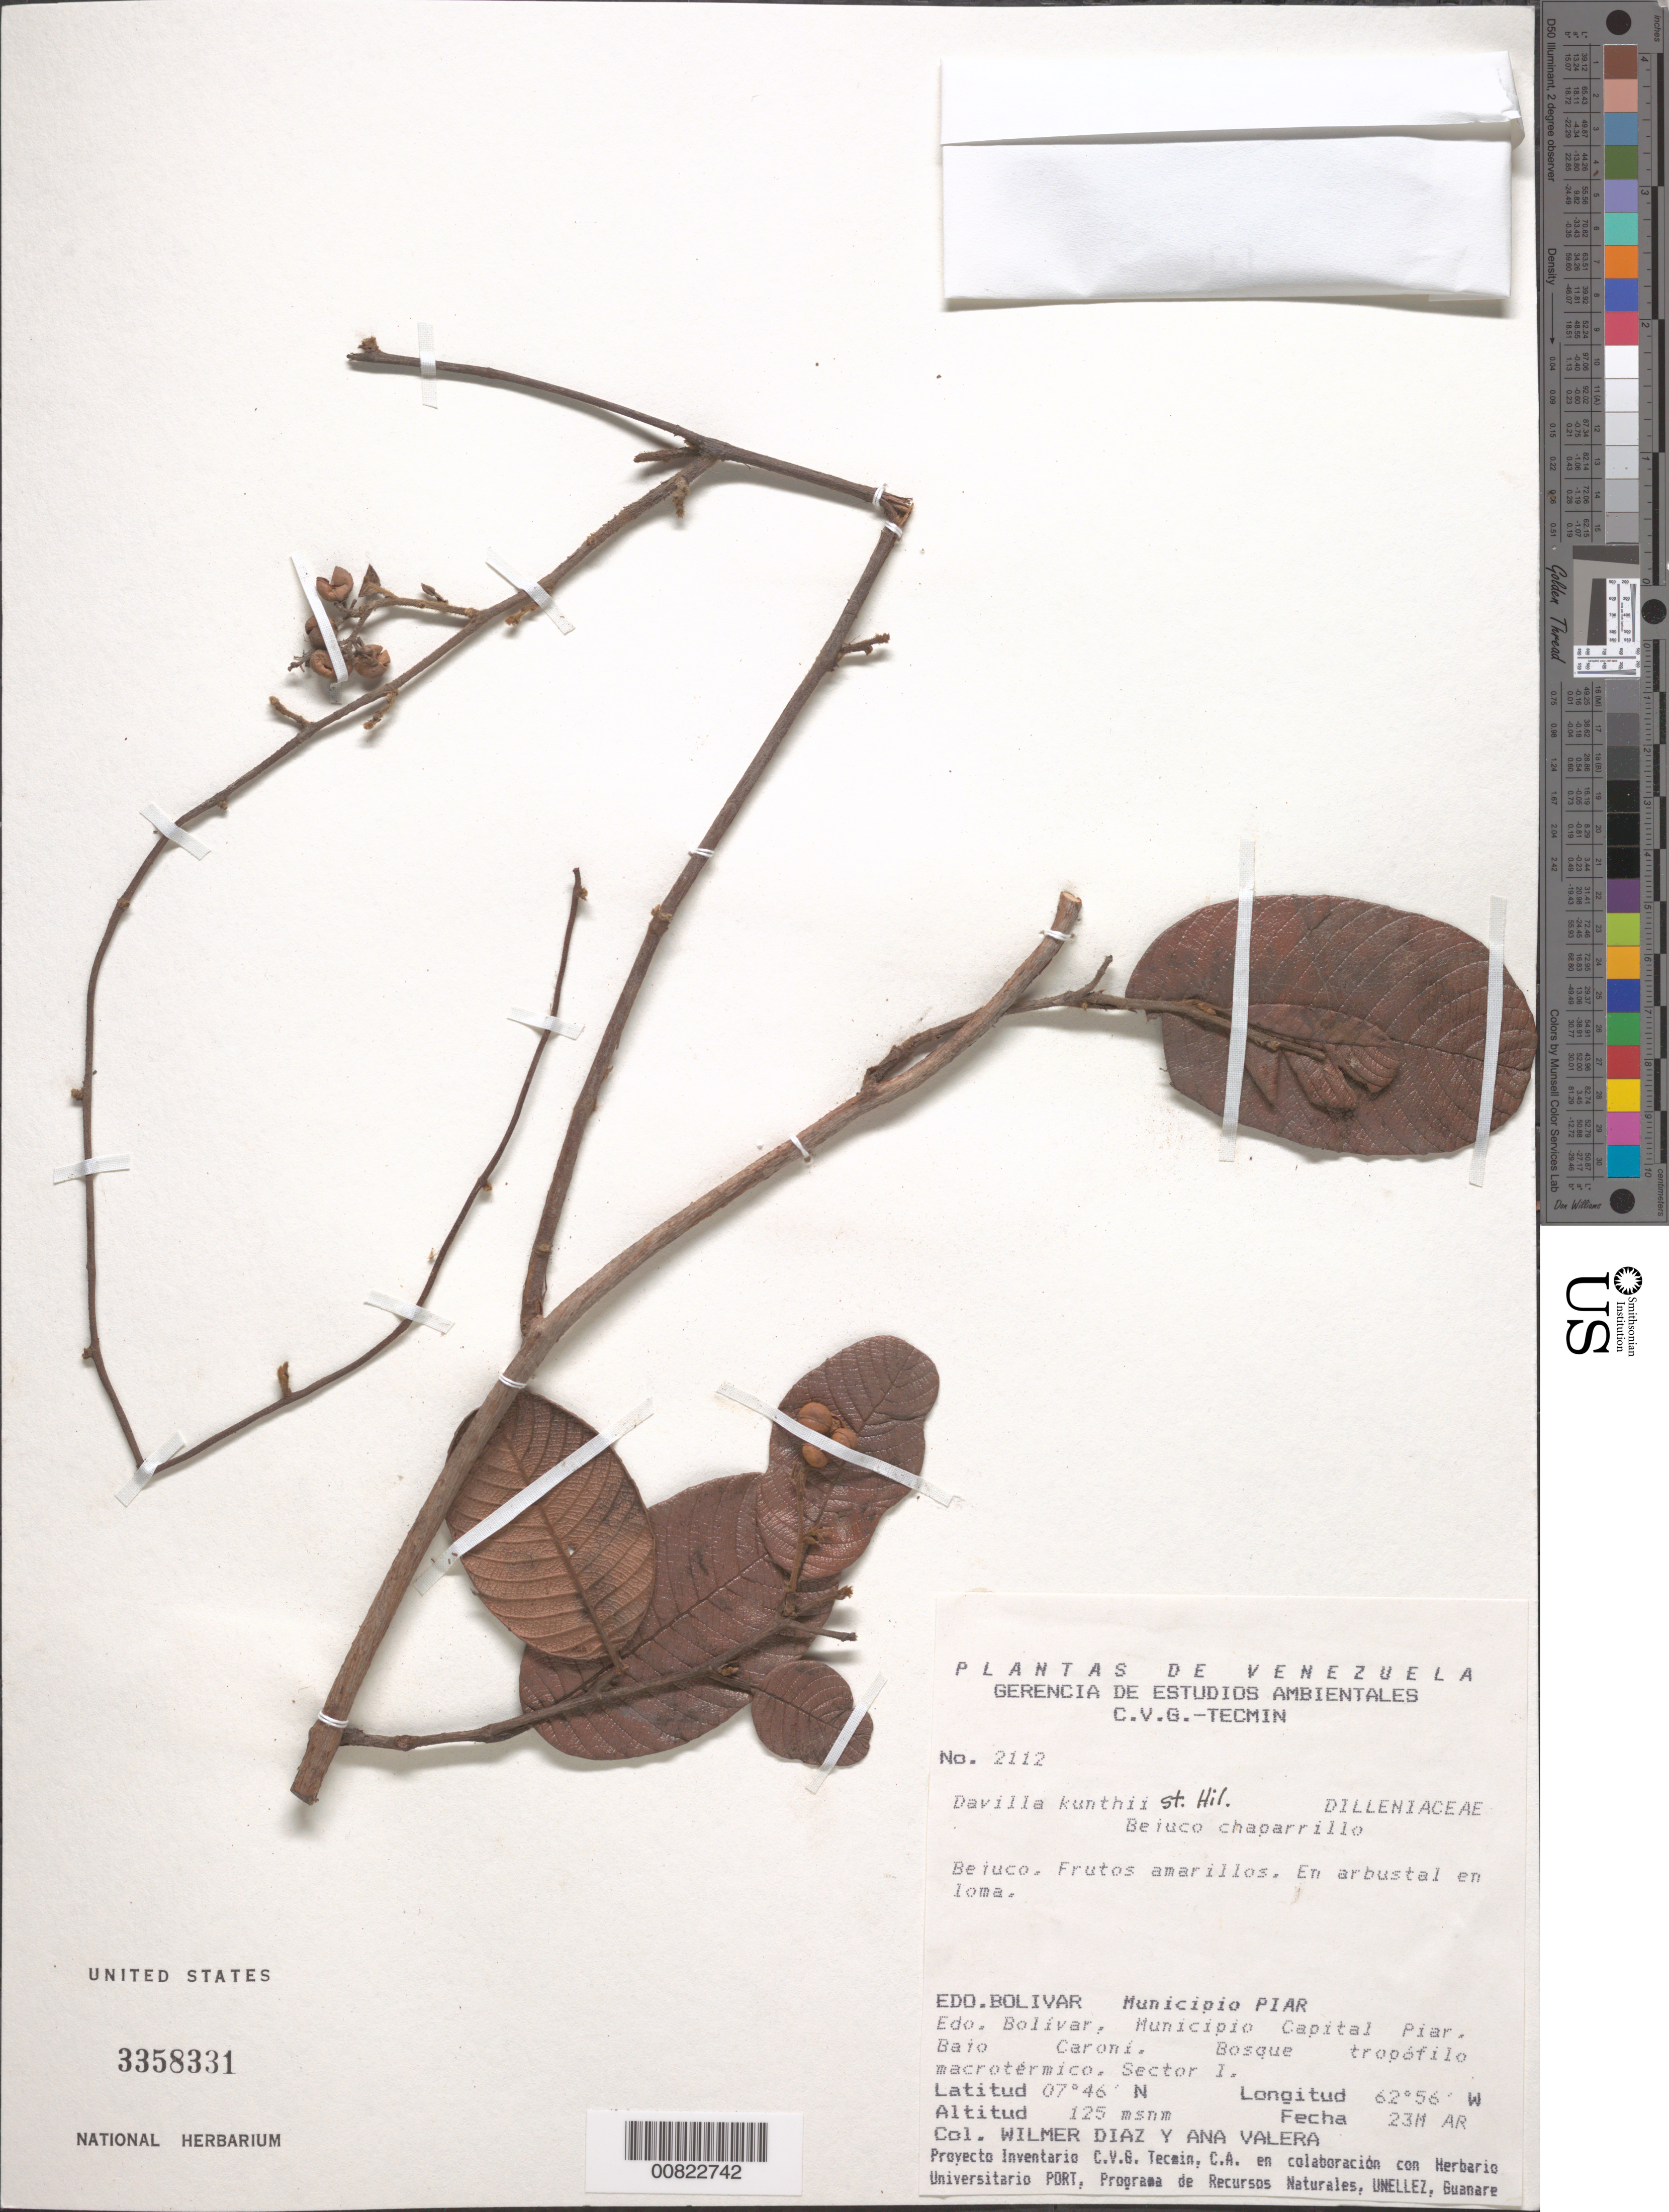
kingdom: Plantae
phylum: Tracheophyta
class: Magnoliopsida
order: Dilleniales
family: Dilleniaceae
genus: Davilla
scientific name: Davilla kunthii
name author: A. St.-Hil.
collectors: W. Díaz P. & A. Valera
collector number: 2112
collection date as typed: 23-Mar-94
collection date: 1994-03-23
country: Venezuela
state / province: Bolívar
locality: Mun. Piar, Mun. Capital Piar, Bajo Caroní, Sector I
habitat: Bosque tropofilo macrotermico; en arbusto en loma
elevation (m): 125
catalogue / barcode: US 3358331